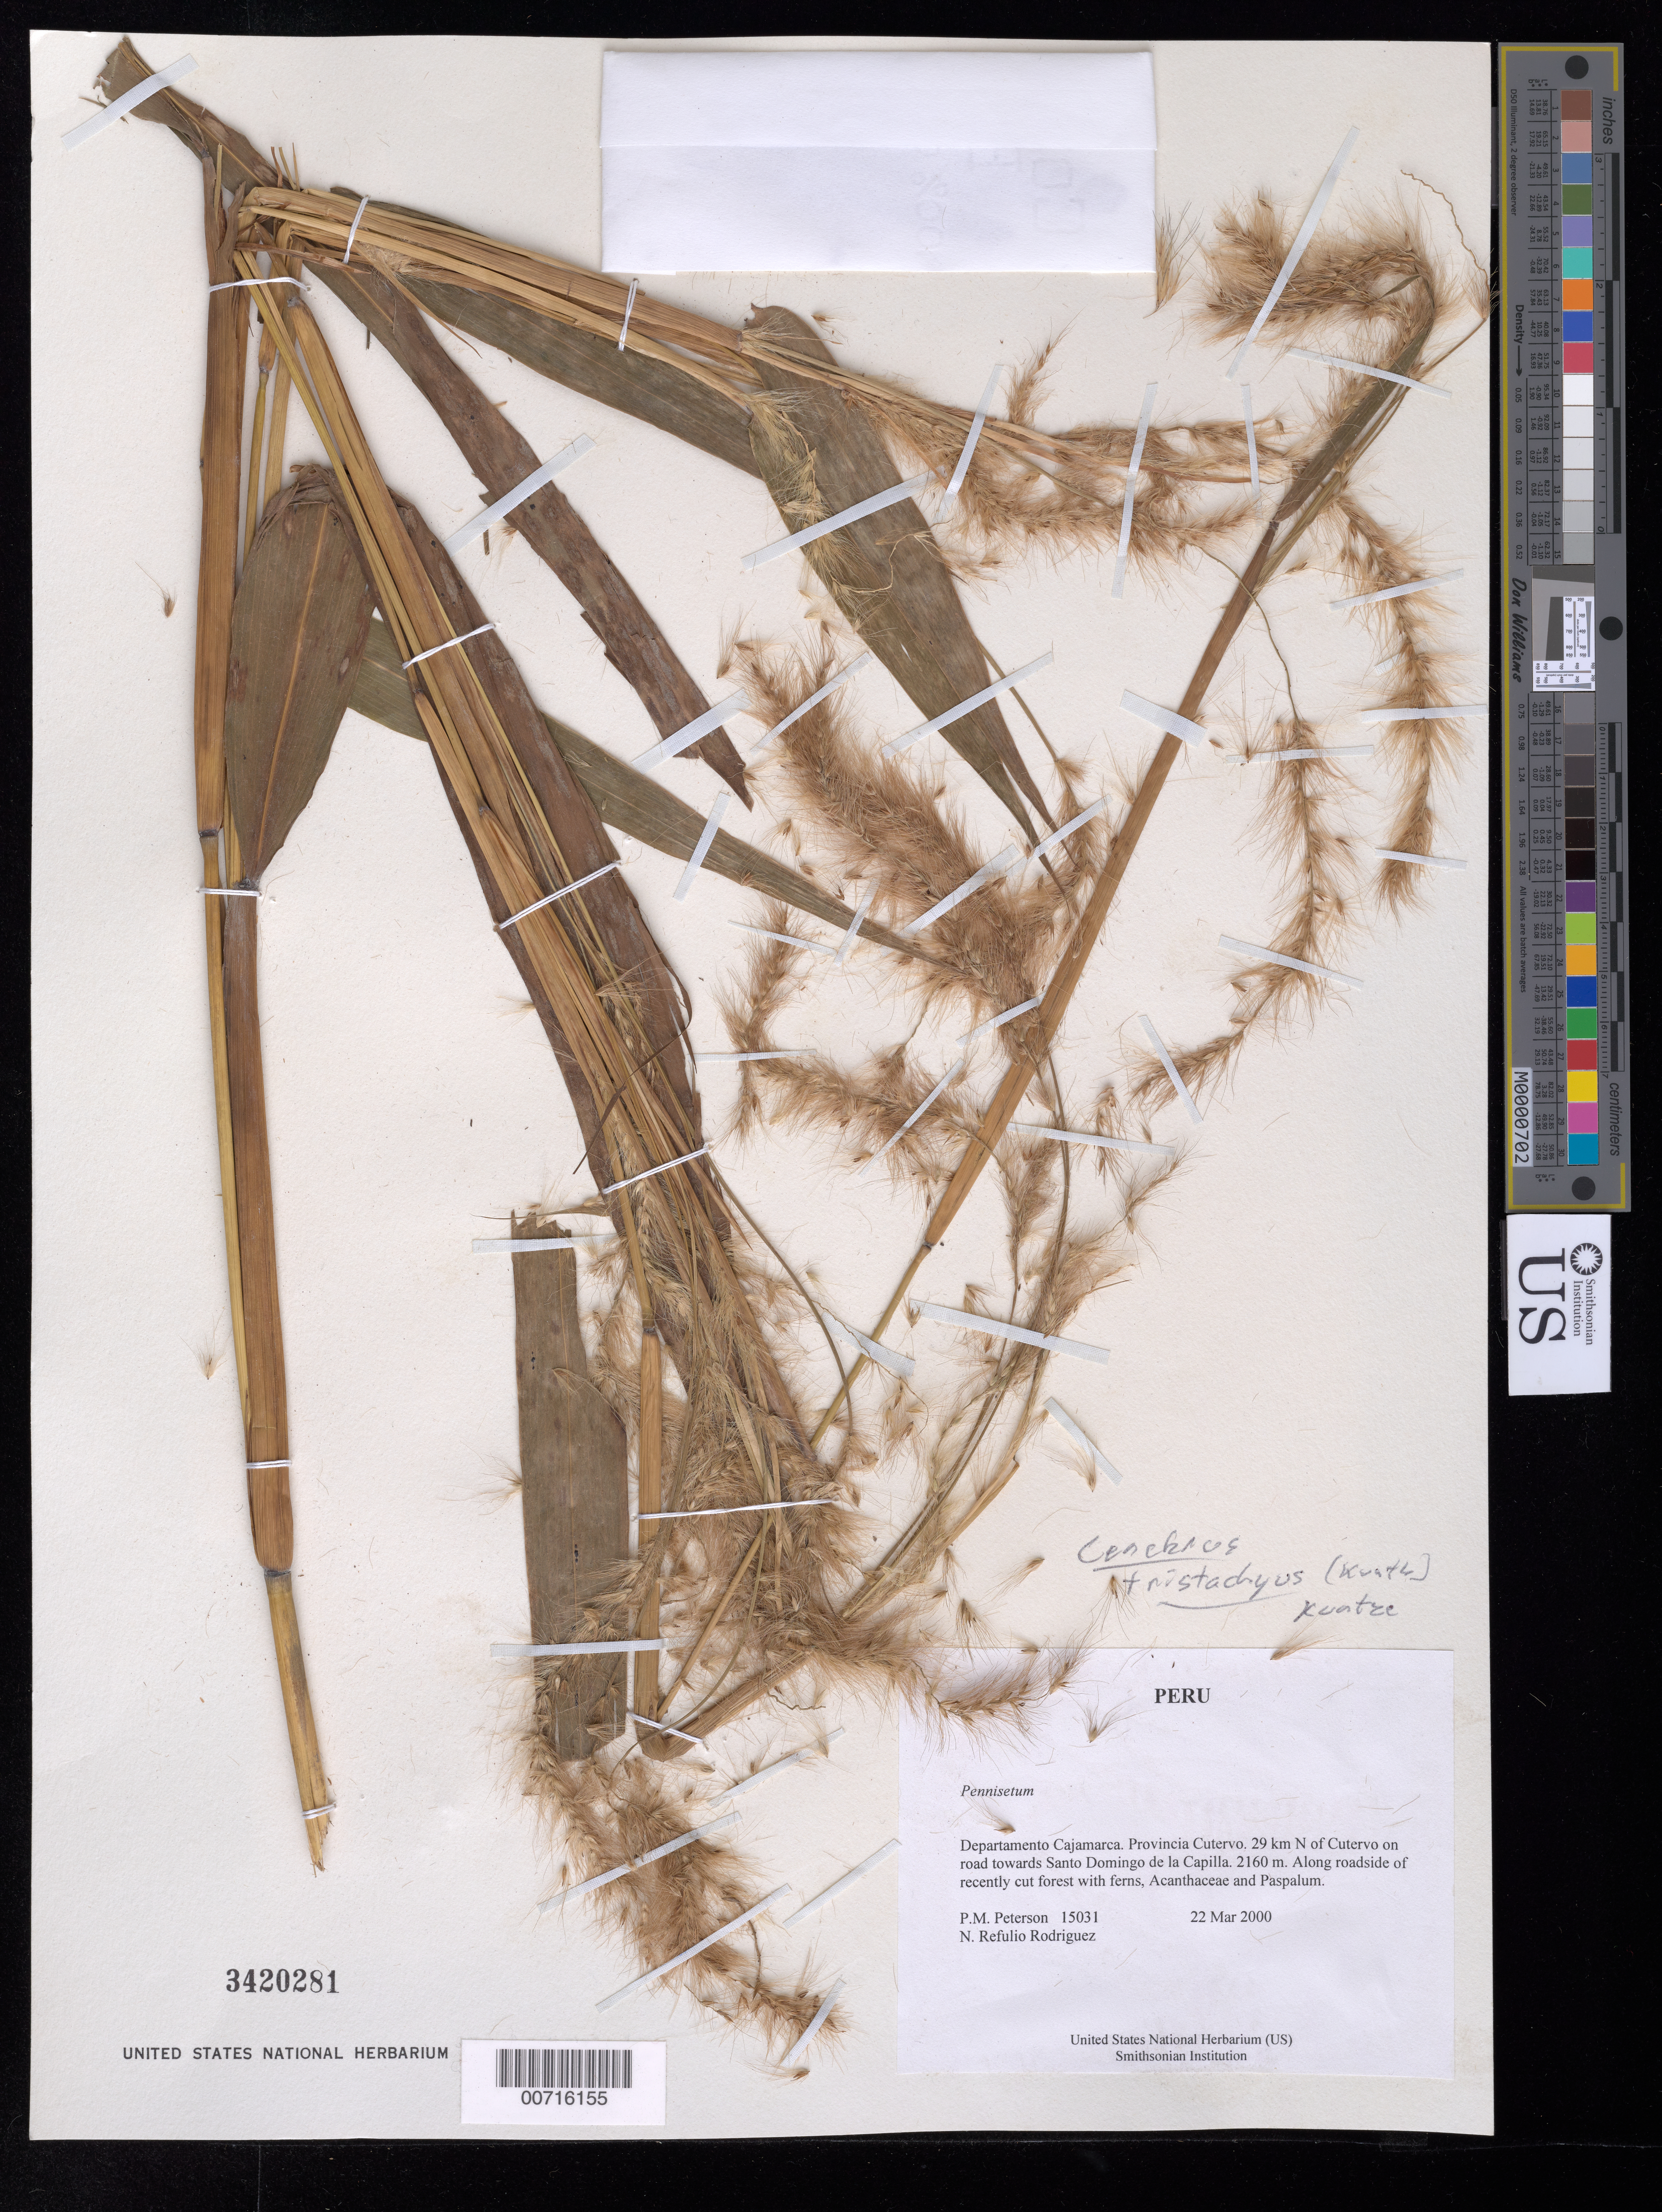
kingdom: Plantae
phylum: Tracheophyta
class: Liliopsida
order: Poales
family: Poaceae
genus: Cenchrus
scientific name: Cenchrus tristachyus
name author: (Kunth) Kuntze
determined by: Poaceae Reorganization Project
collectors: P. M. Peterson & N. Refulio-Rodríguez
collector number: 15031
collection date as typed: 22 Mar 2000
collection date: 2000-03-22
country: Peru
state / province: Cajamarca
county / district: Cutervo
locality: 29 km N of Cutervo on road towards Santo Domingo de la Capilla.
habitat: Along roadside of recently cut forest with ferns, Acanthaceae and Paspalum.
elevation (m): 2160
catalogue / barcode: US 3420281